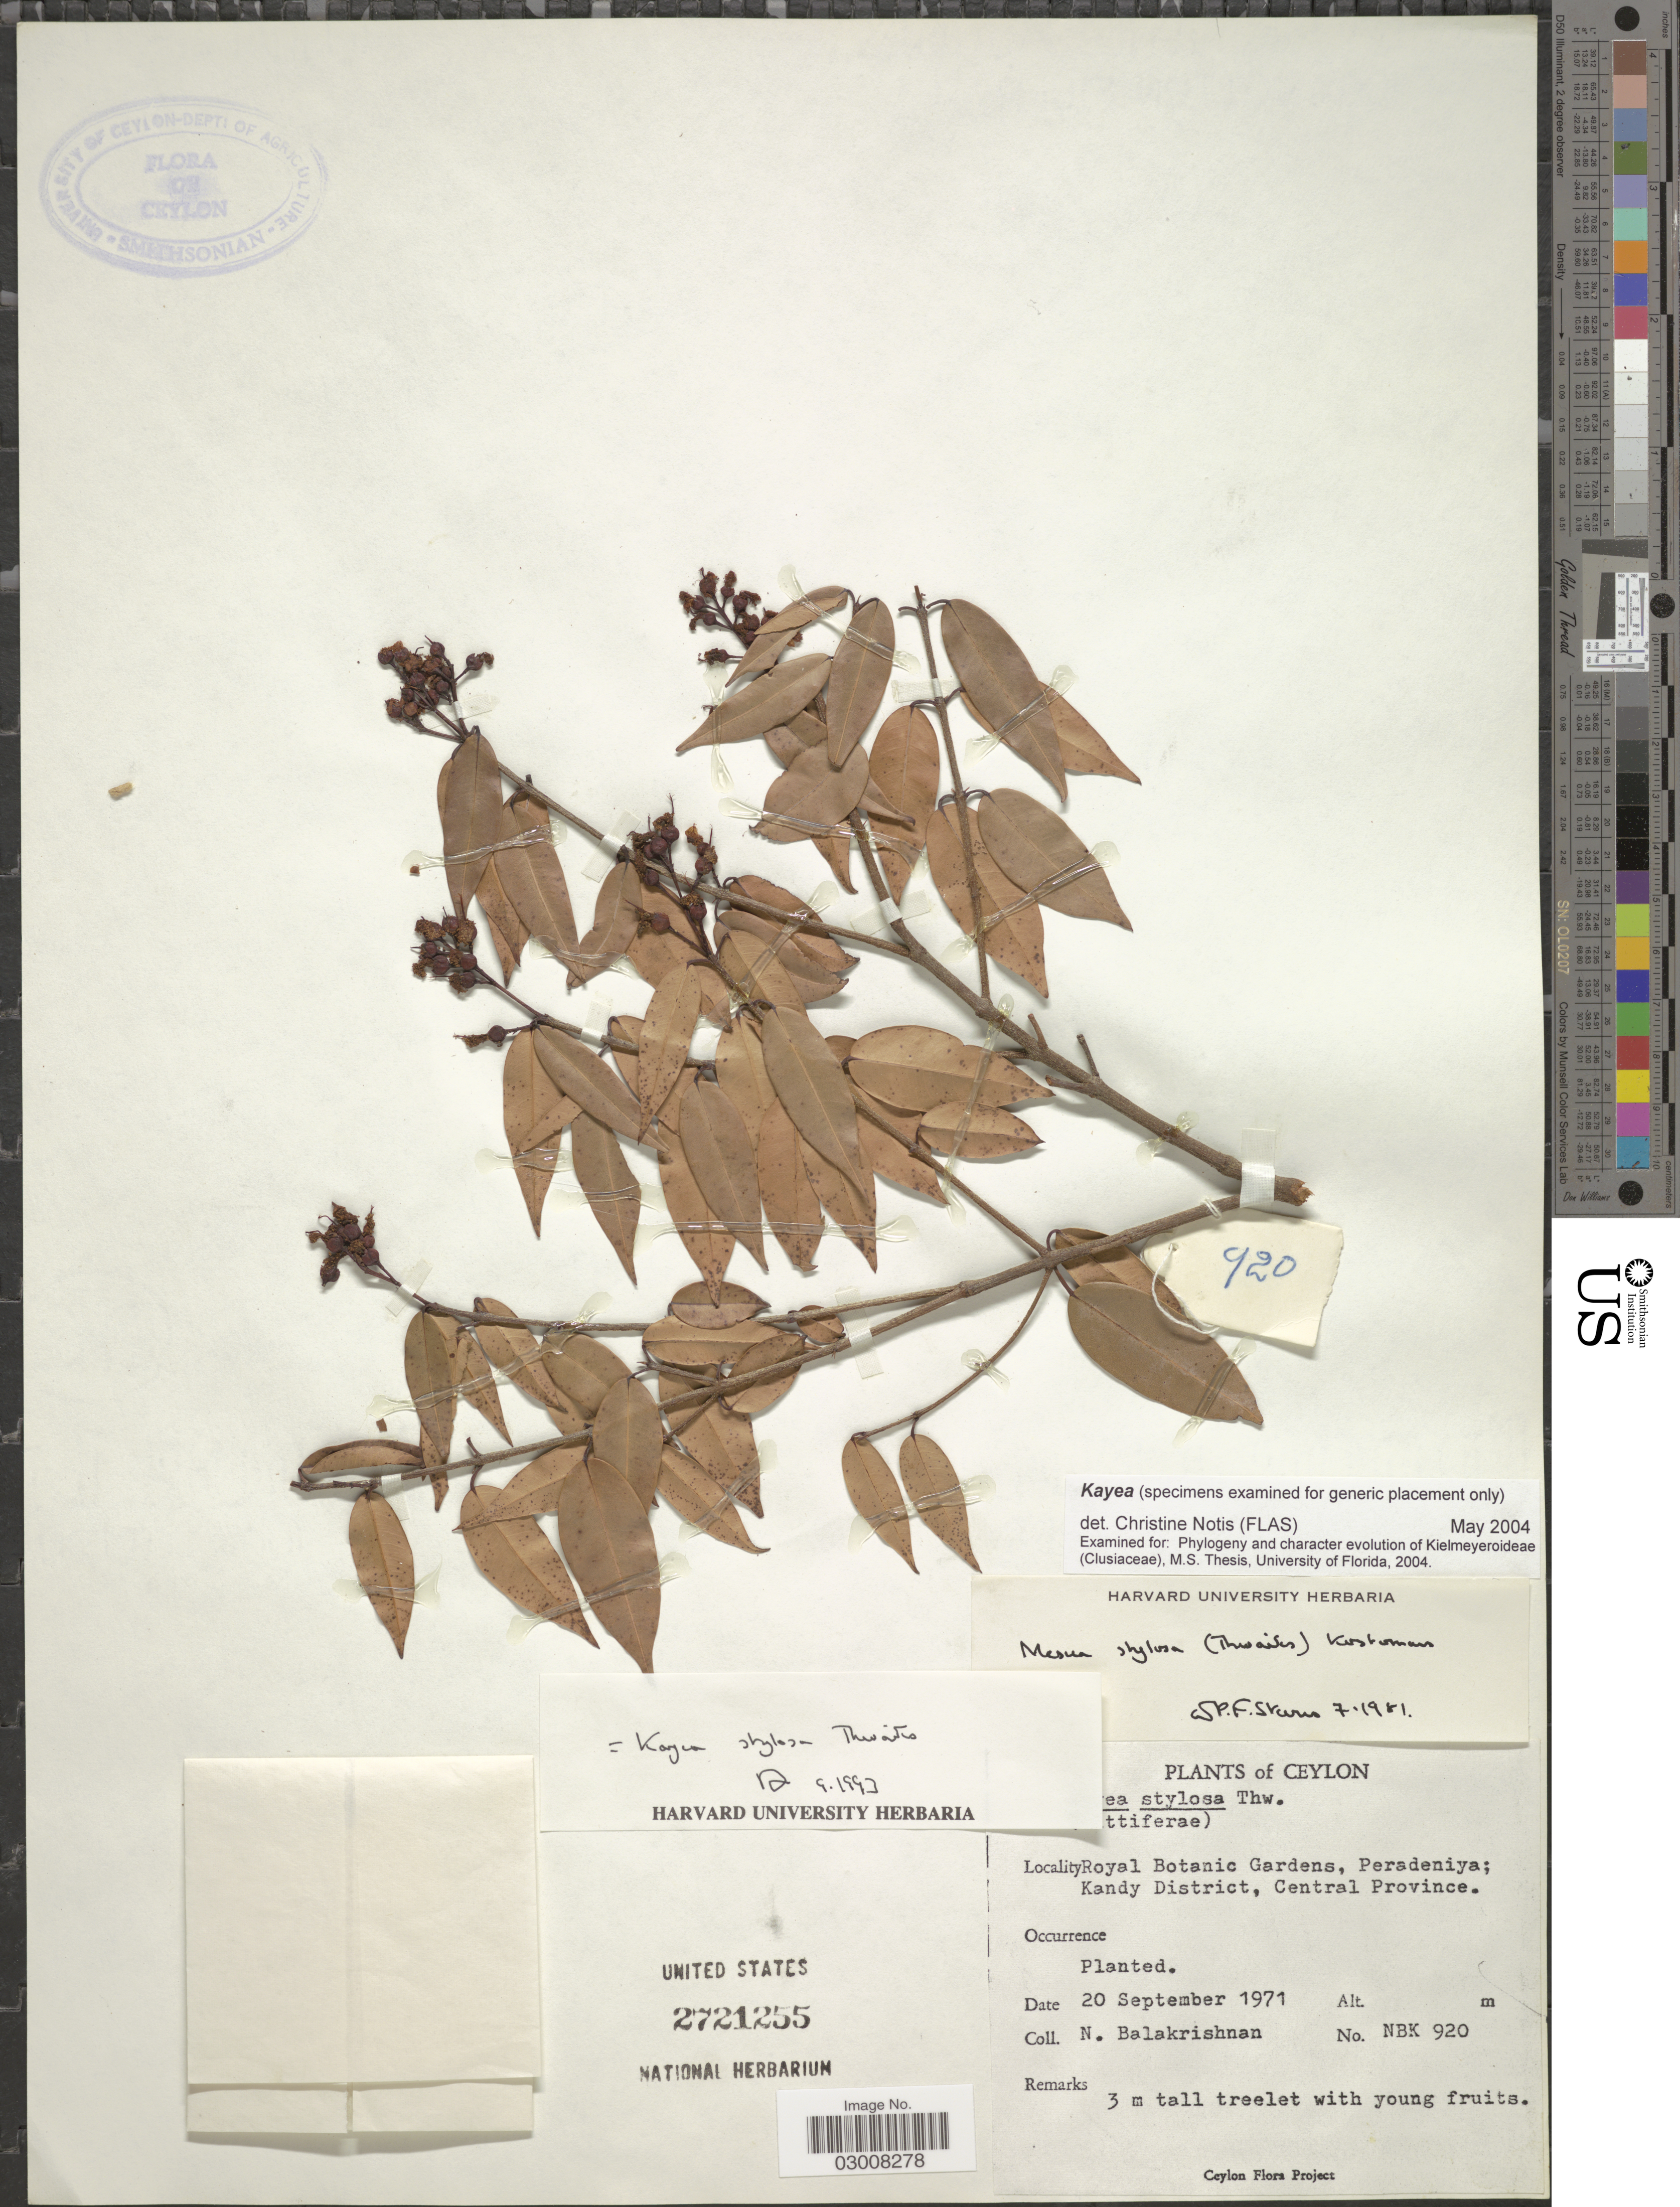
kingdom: Plantae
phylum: Tracheophyta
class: Magnoliopsida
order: Malpighiales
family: Calophyllaceae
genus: Kayea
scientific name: Kayea stylosa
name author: Thwaites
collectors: N. Balakrishnan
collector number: NBK920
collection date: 1971-09-20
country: Sri Lanka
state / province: Central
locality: Ceylon, Royal Botanic Gardens, Peradeniya; Kandy District, Central Province.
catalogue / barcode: US 2721255